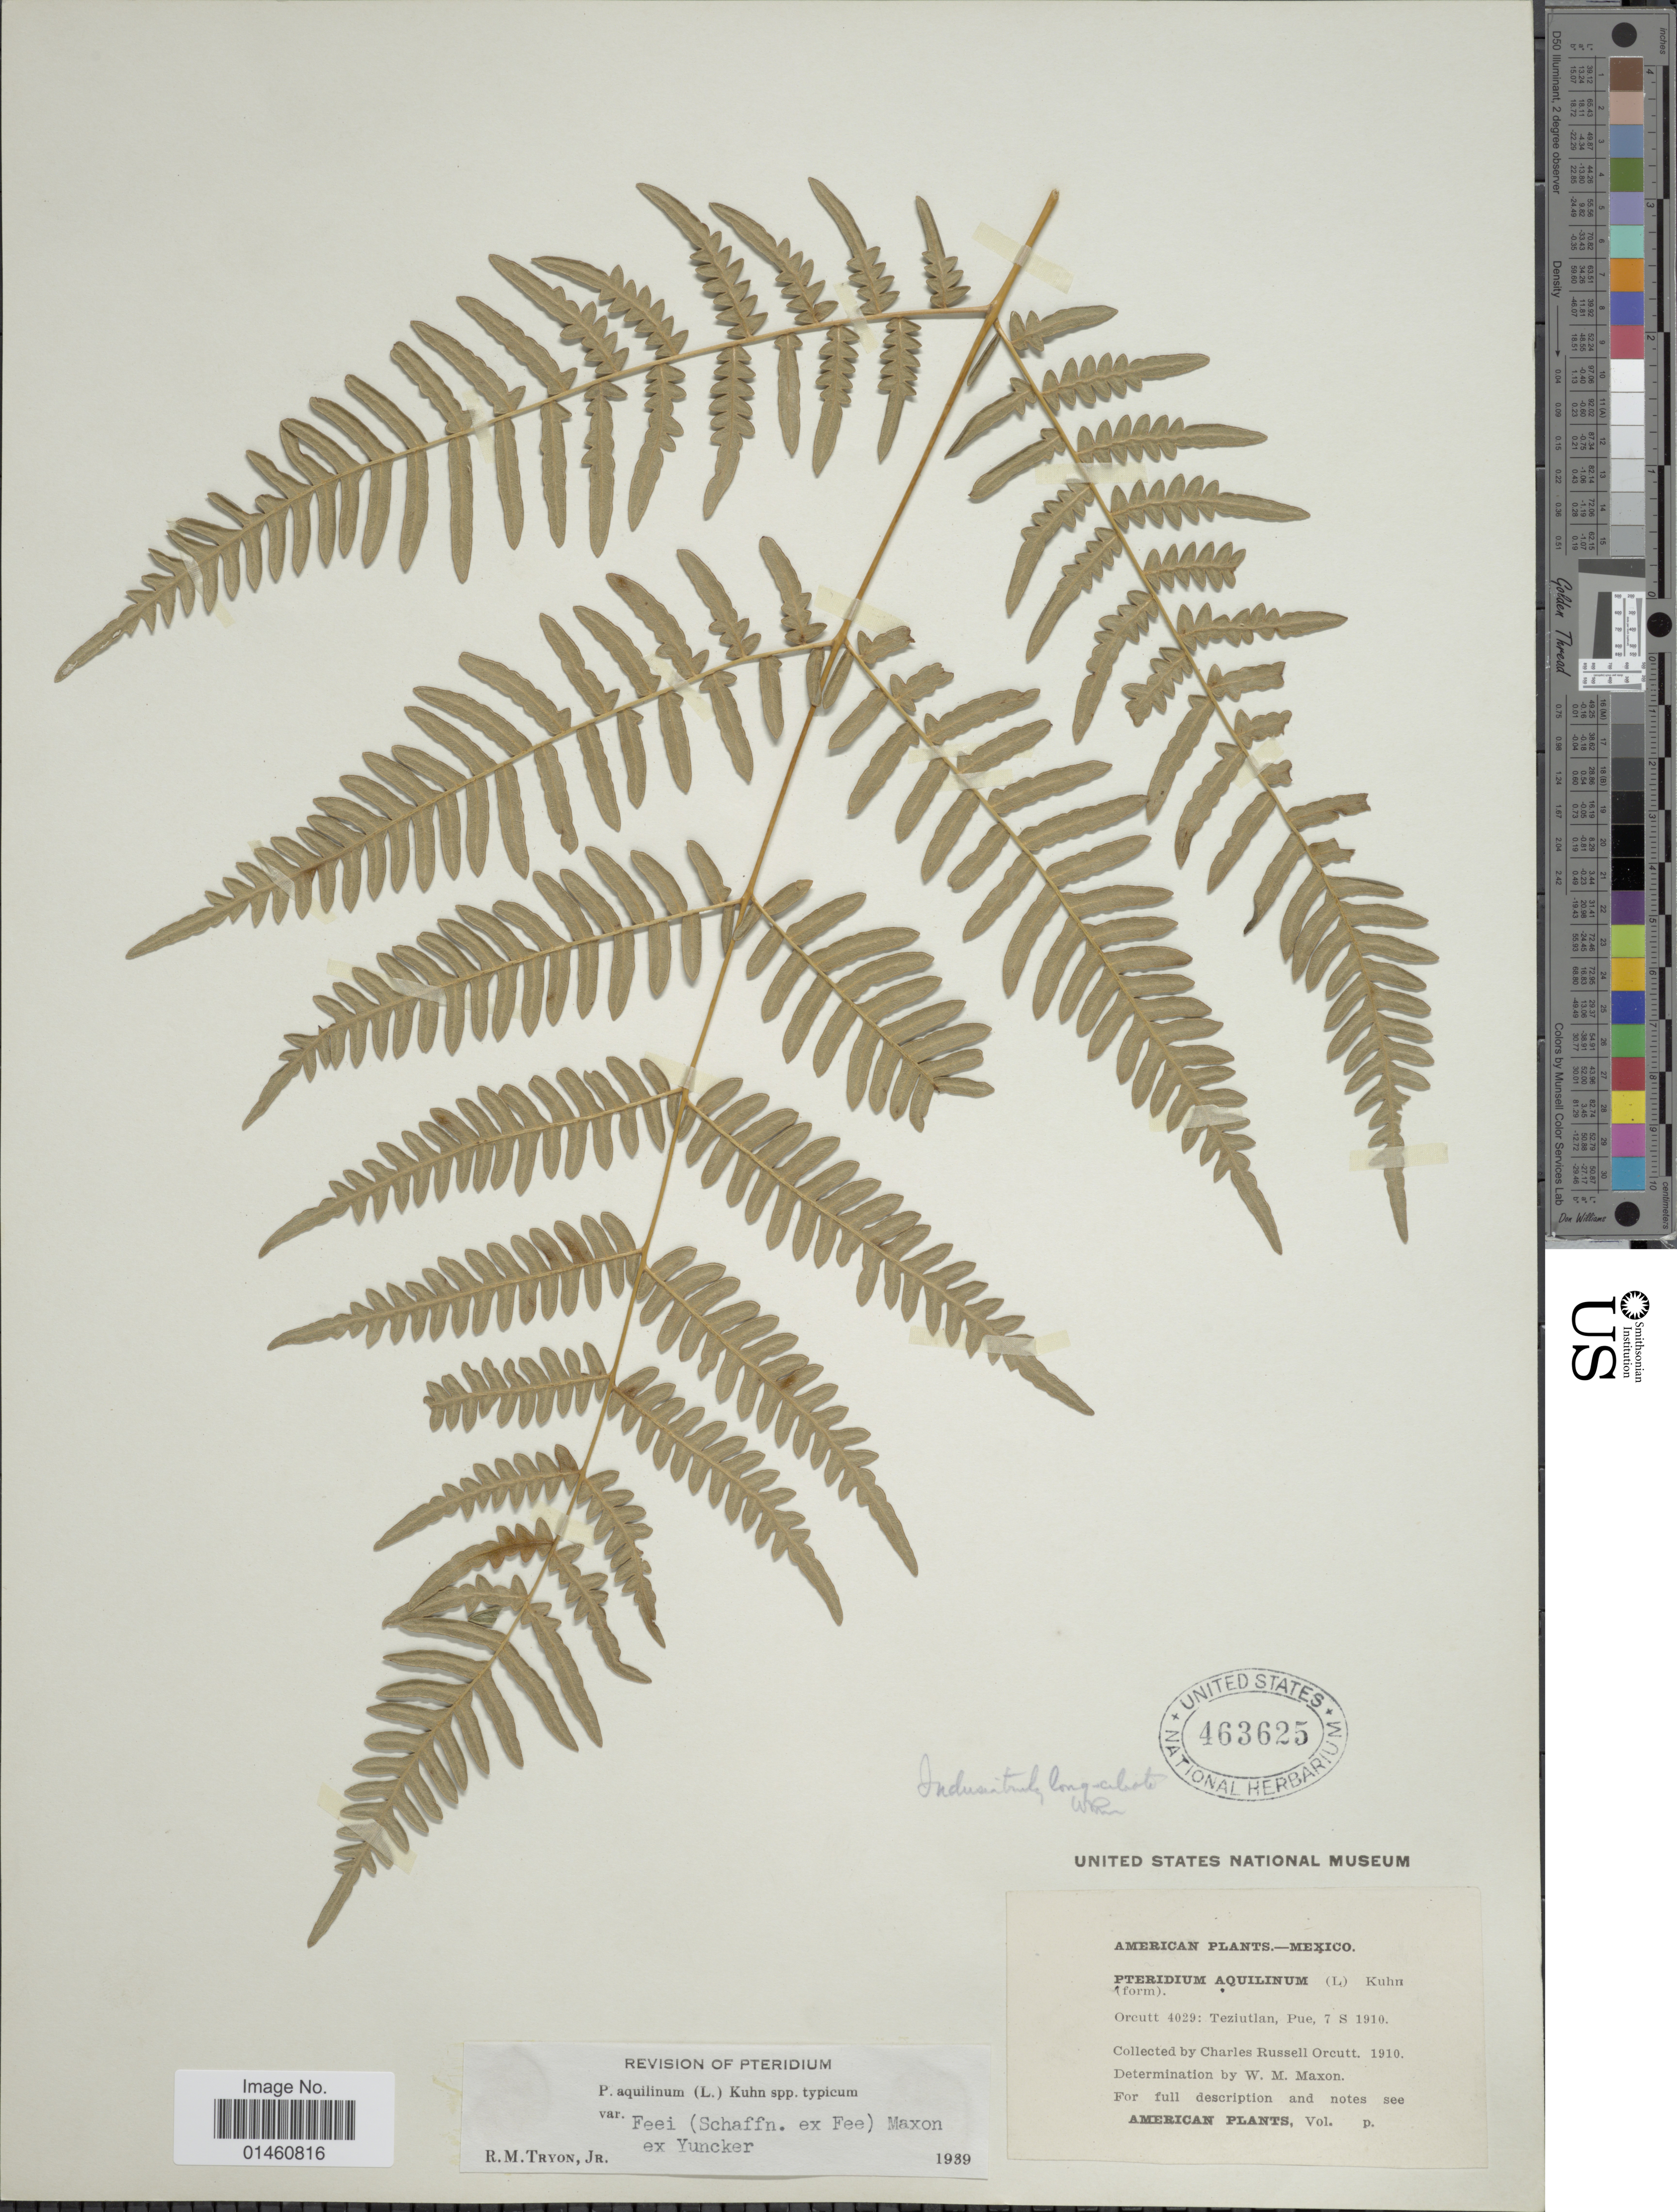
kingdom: Plantae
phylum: Tracheophyta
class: Polypodiopsida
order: Polypodiales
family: Dennstaedtiaceae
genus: Pteridium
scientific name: Pteridium aquilinum var. feei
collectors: C. R. Orcutt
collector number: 4029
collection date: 1910-09-07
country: Mexico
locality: American plants, Teziutlan, Pue.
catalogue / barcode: US 463625